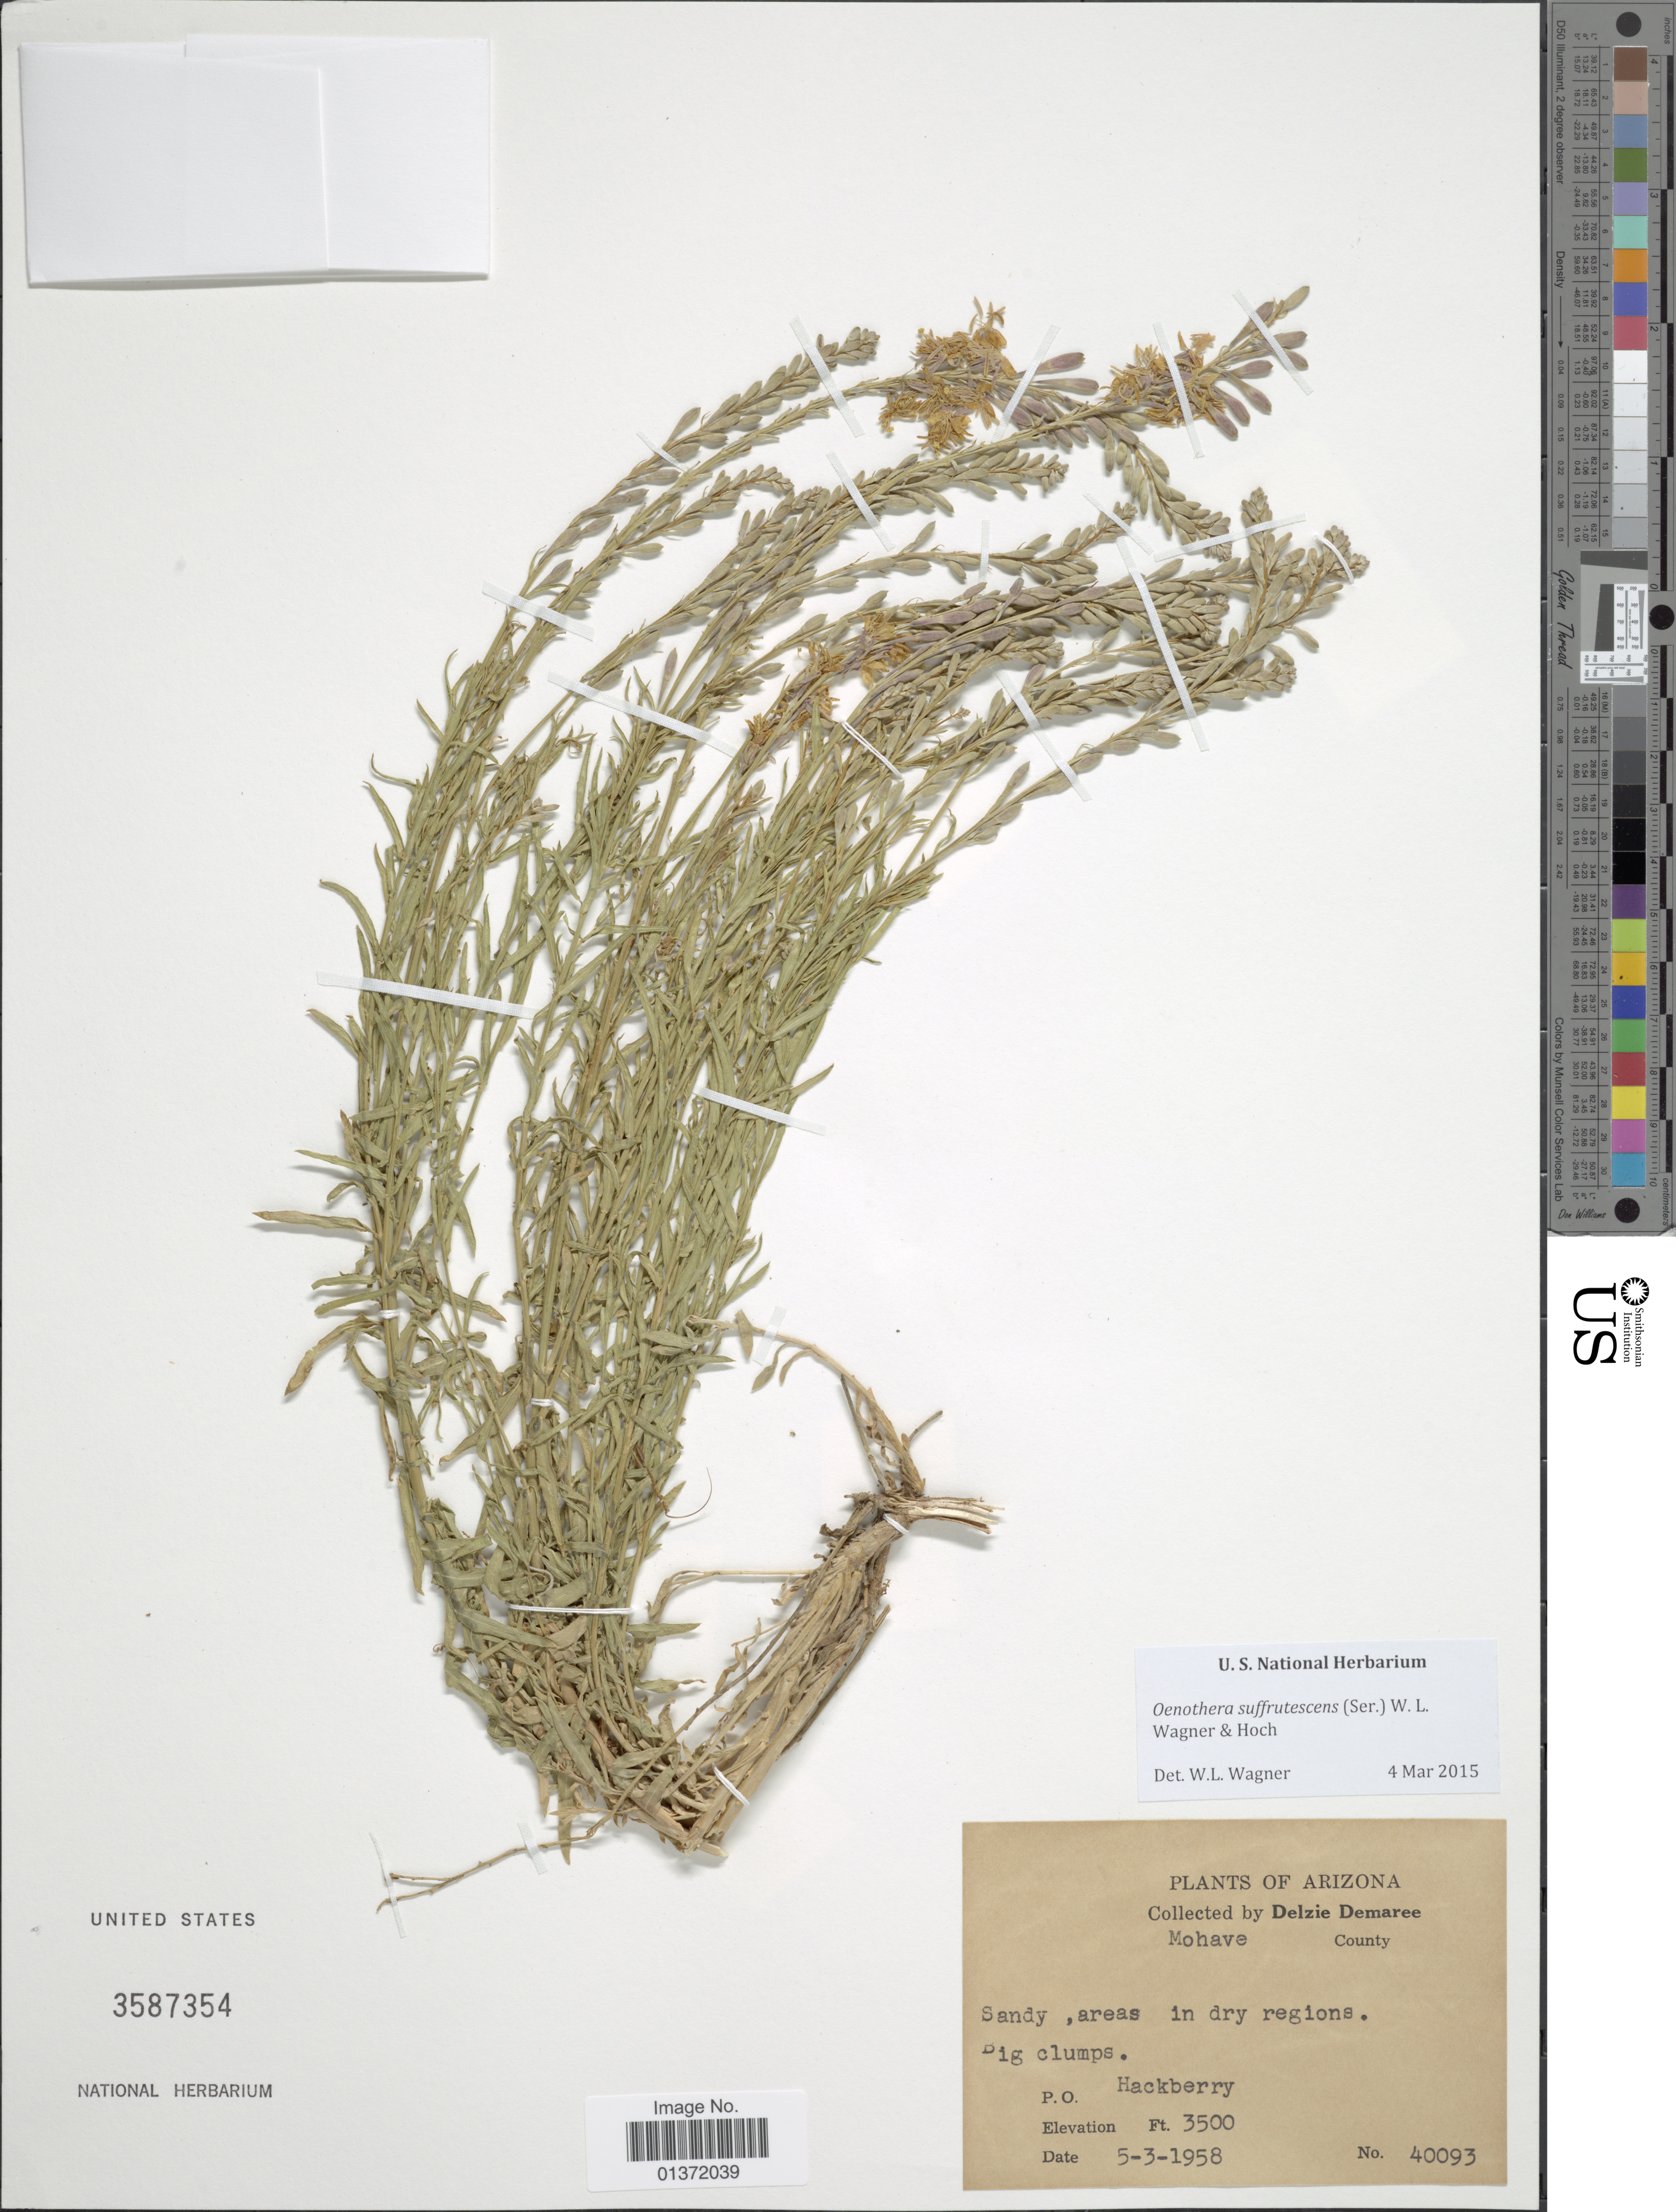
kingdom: Plantae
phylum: Tracheophyta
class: Magnoliopsida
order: Myrtales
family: Onagraceae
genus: Oenothera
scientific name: Oenothera suffrutescens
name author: (Ser.) W.L. Wagner & Hoch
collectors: D. Demaree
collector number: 40093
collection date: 1958-03-05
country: United States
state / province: Arizona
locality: Mohave County, P.O. Hackberry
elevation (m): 1067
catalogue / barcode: US 3587354